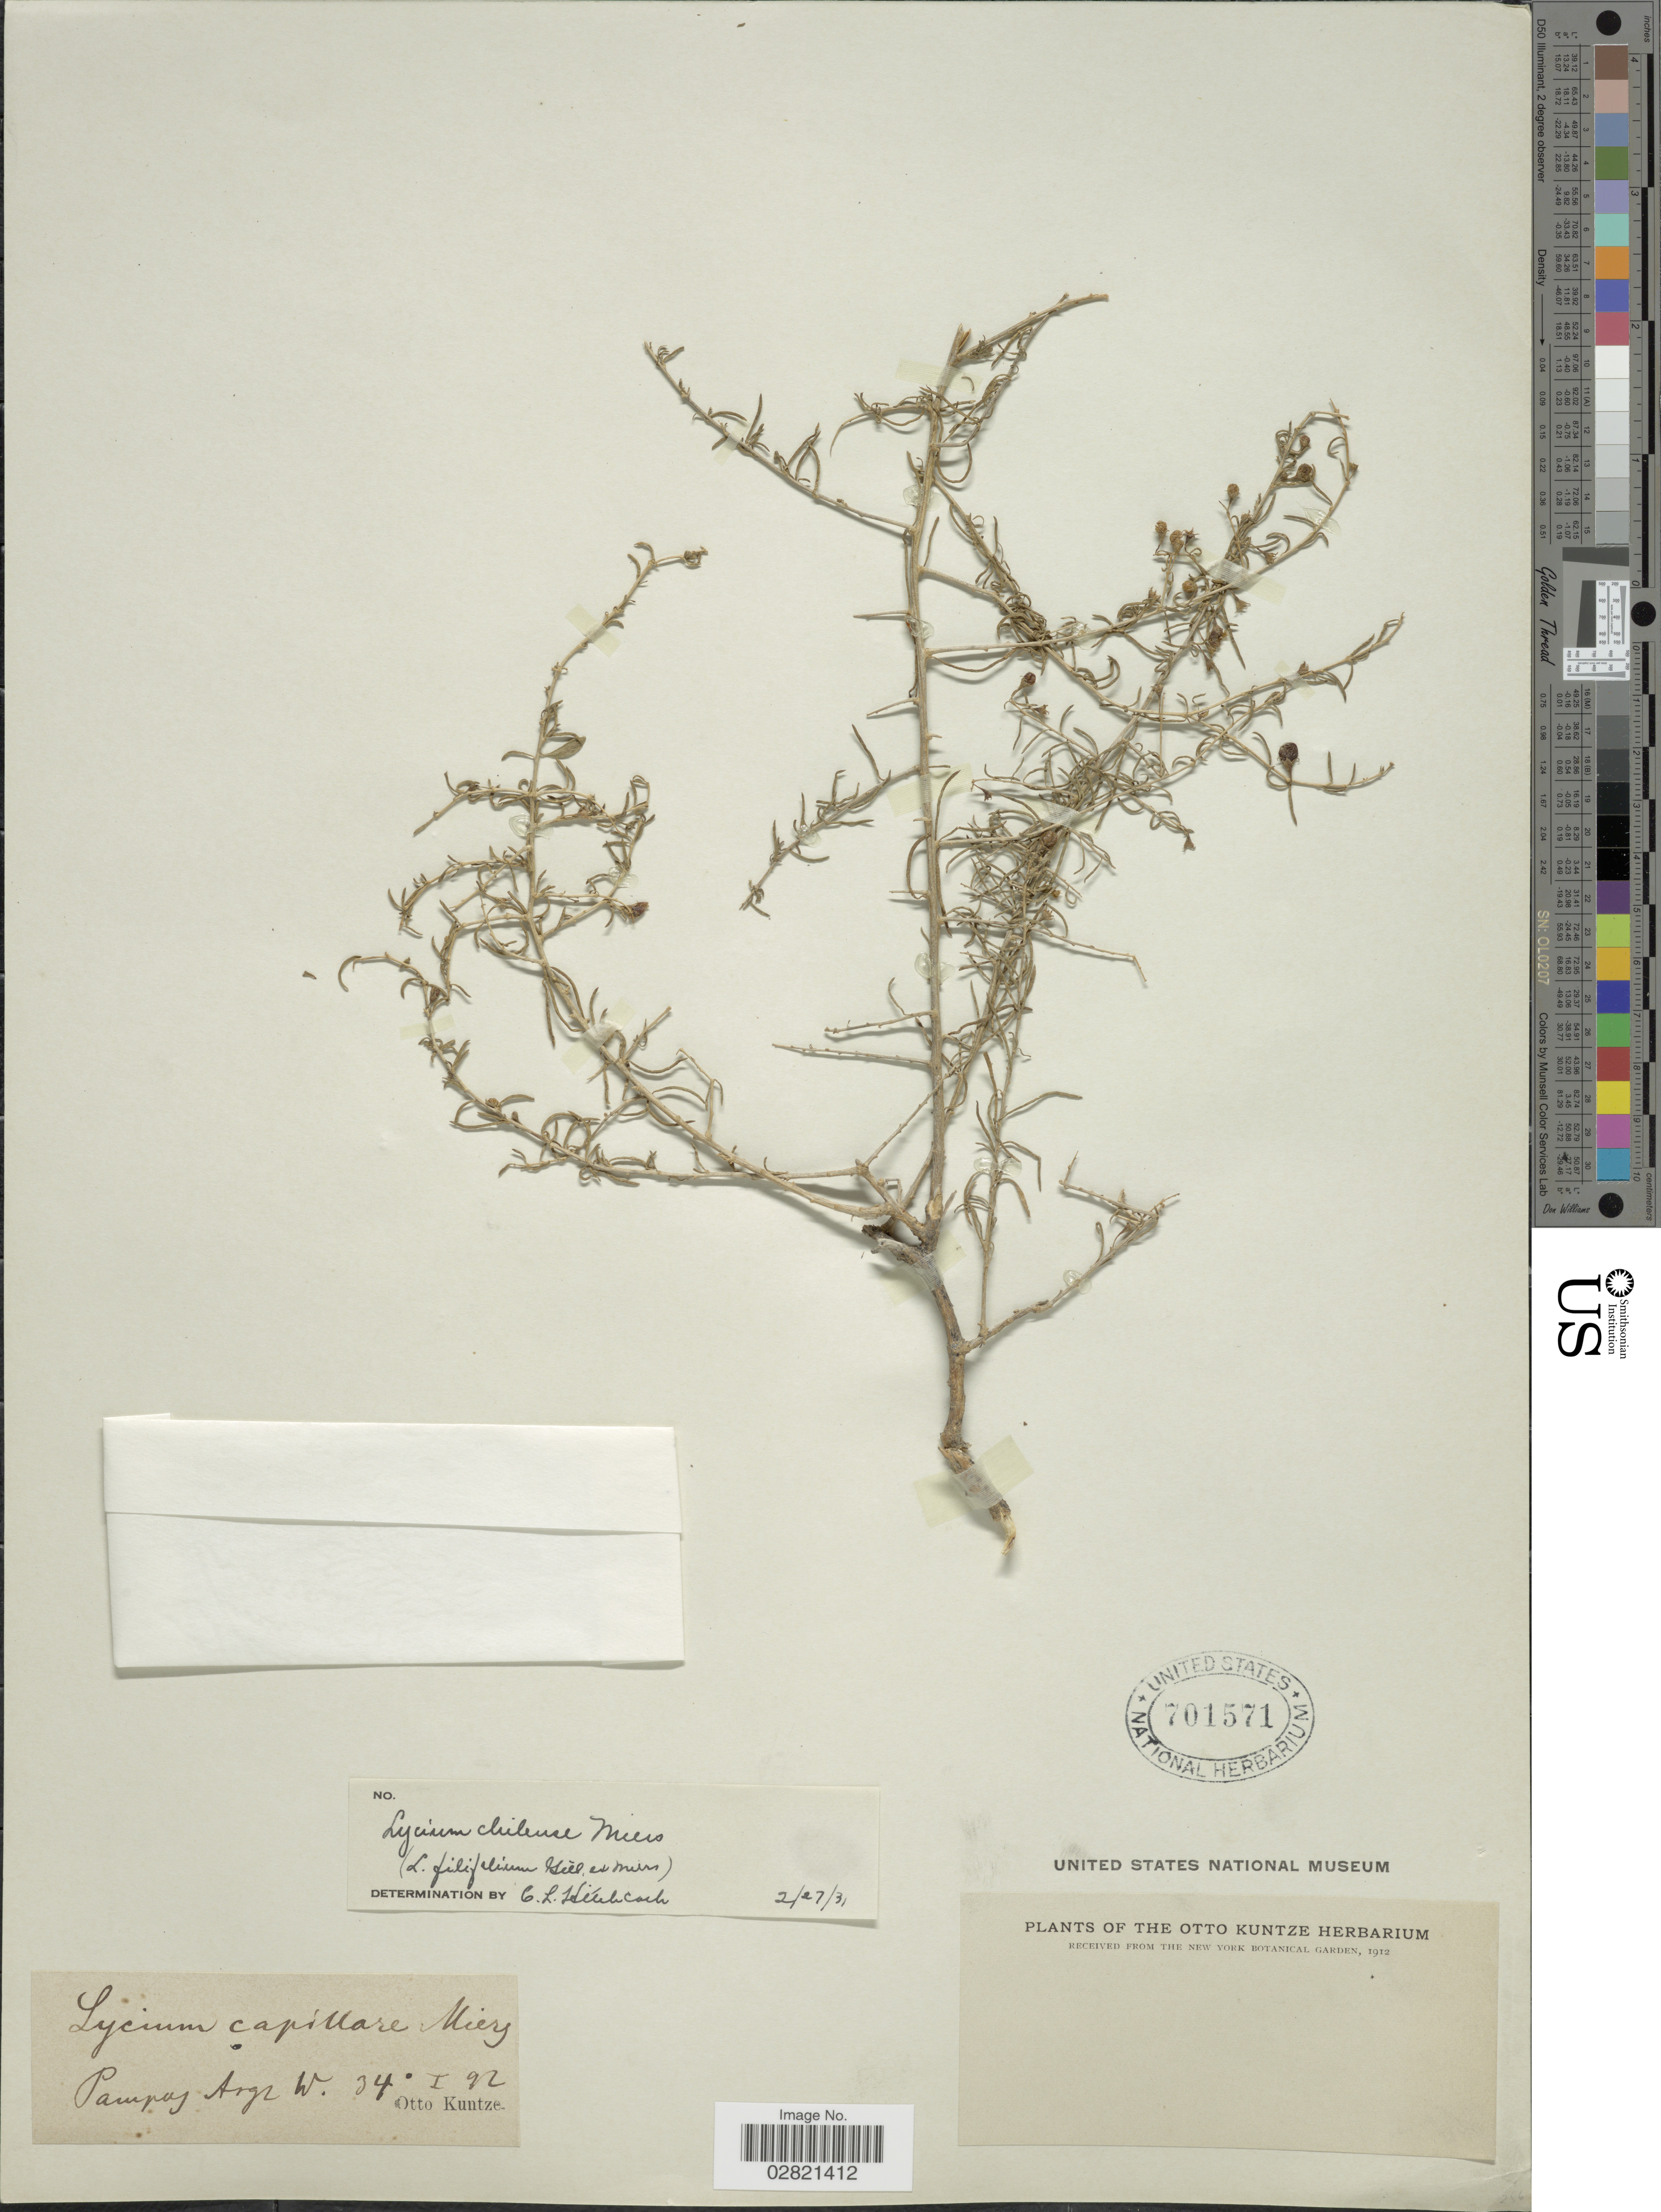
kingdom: Plantae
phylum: Tracheophyta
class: Magnoliopsida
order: Solanales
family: Solanaceae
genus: Lycium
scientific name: Lycium chilense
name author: Bertero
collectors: C.E.O. Kuntze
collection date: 1892-01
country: Argentina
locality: Pampas Argr W. 34.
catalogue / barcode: US 701571